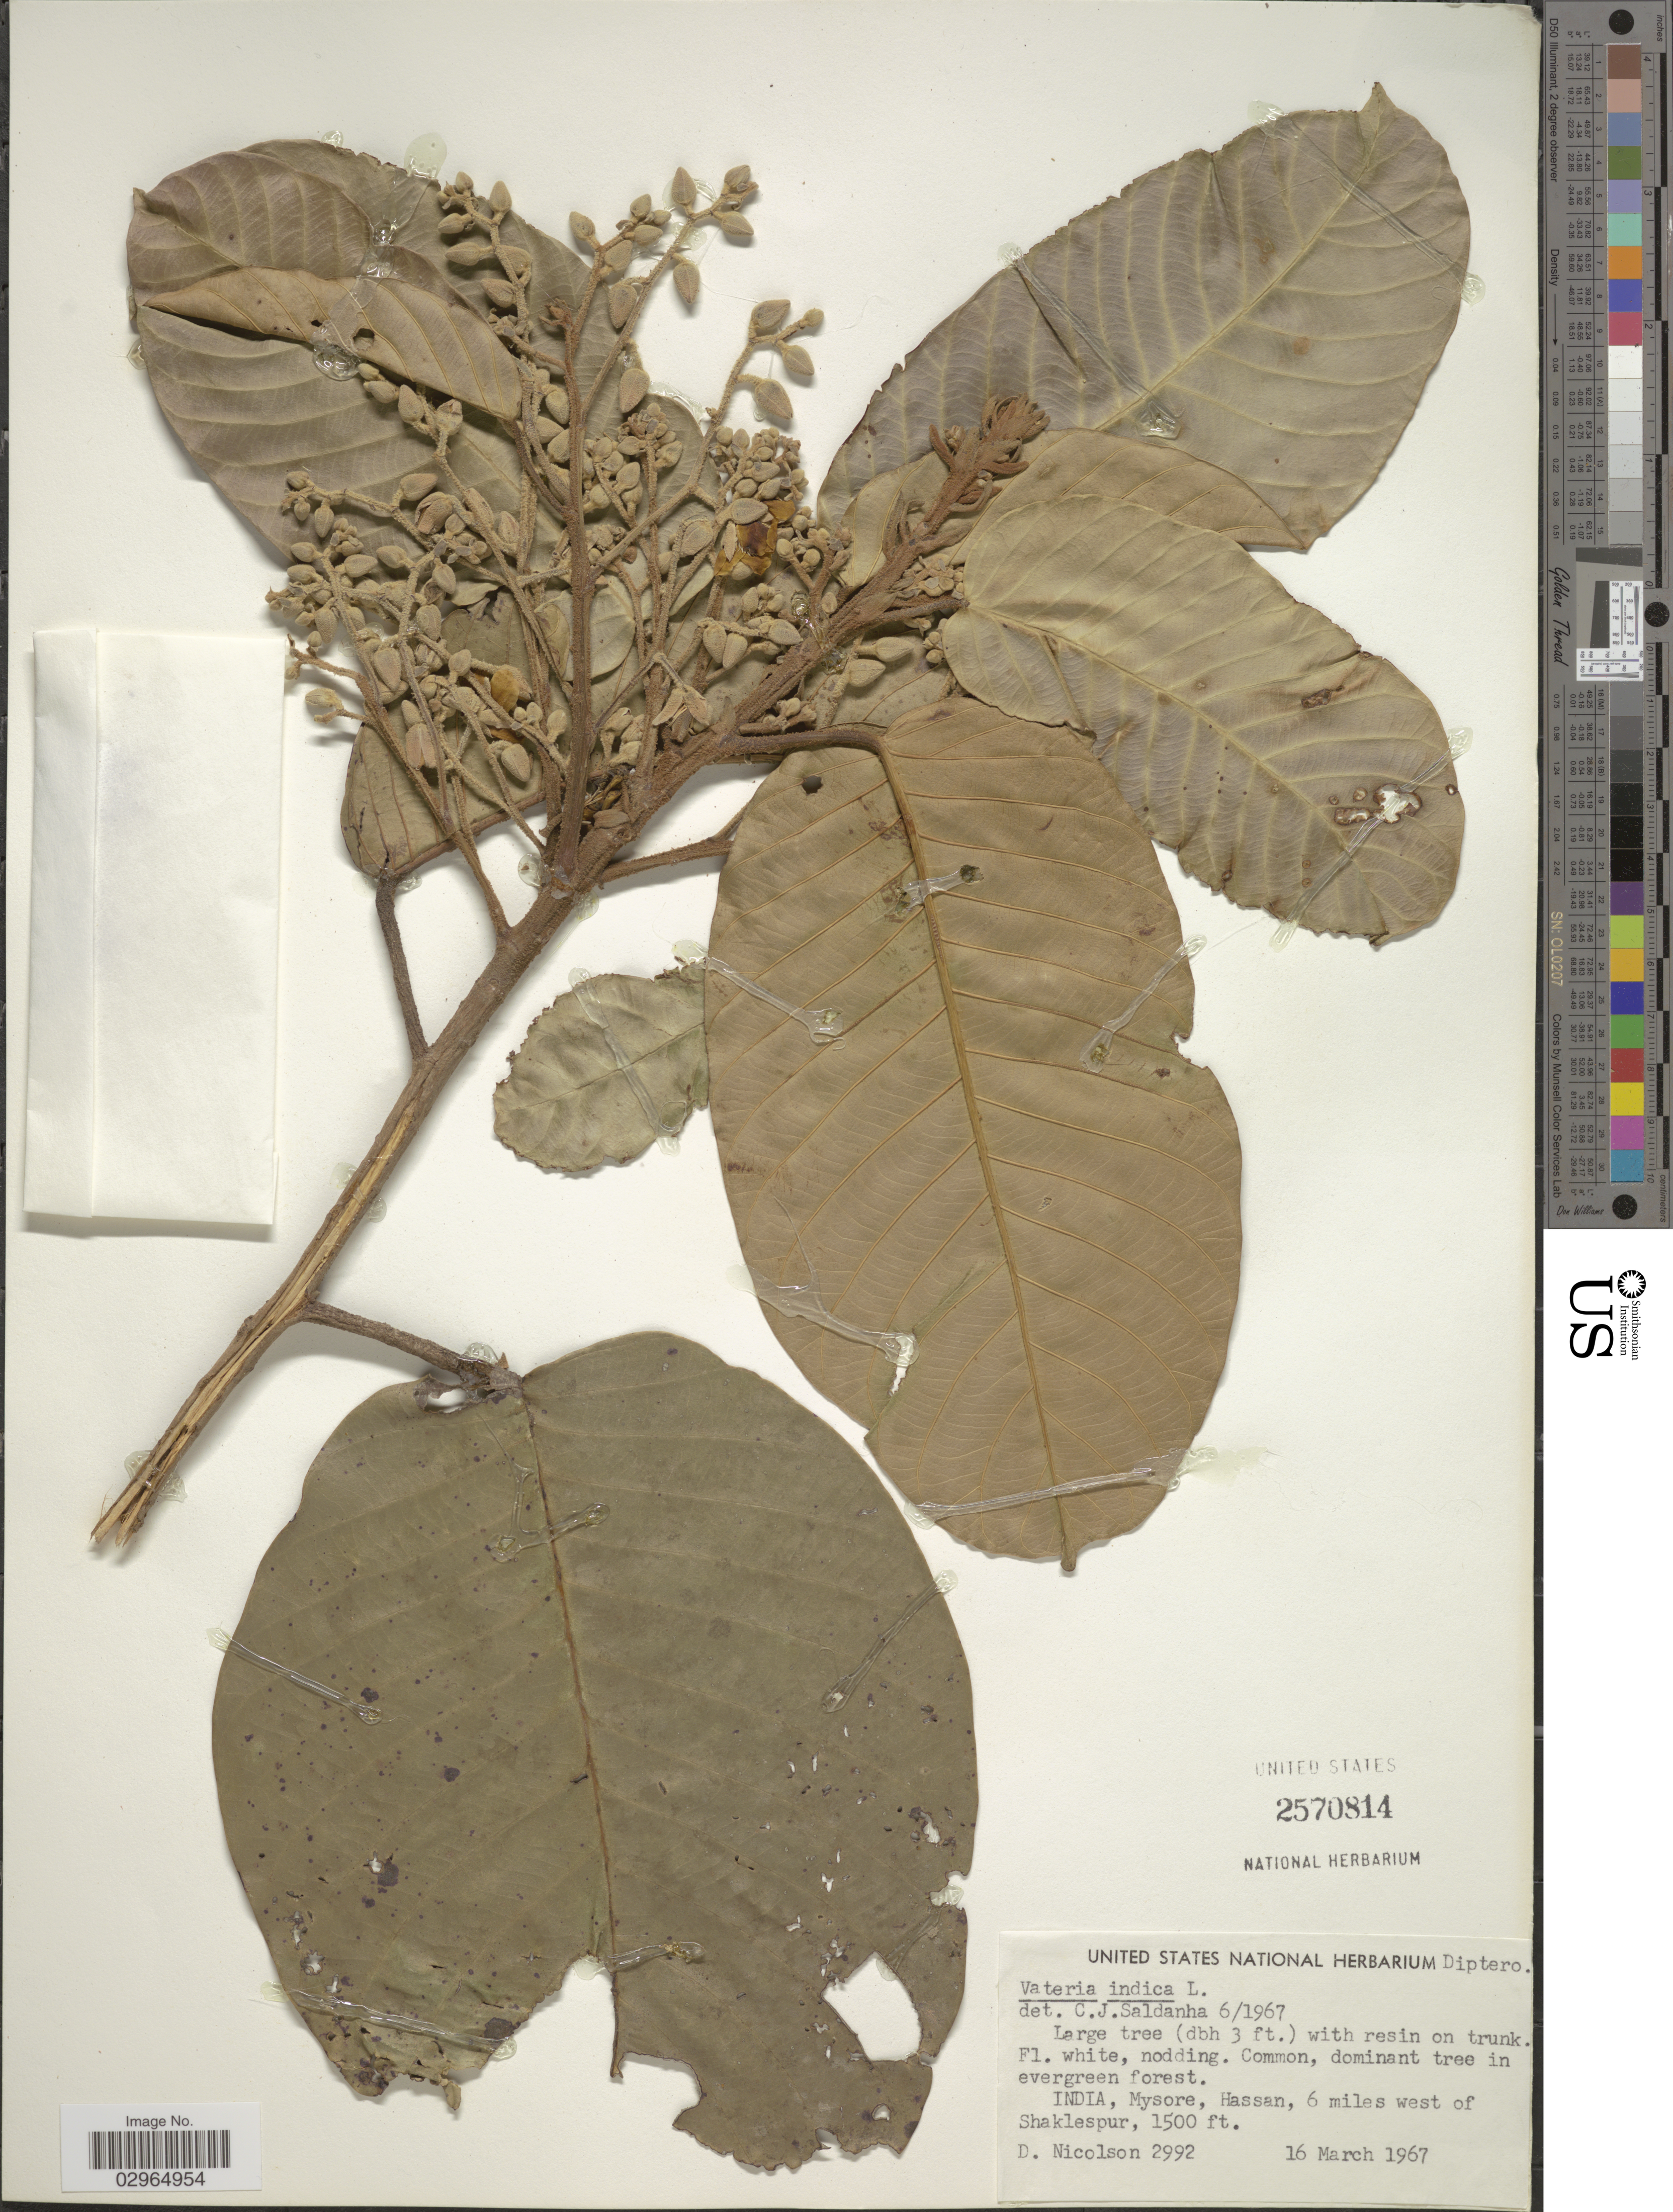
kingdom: Plantae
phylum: Tracheophyta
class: Magnoliopsida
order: Malvales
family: Dipterocarpaceae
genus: Vateria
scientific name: Vateria indica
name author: L.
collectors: D. H. Nicolson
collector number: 2992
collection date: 1967-03-16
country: India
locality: Mysore, Hassan, 6 miles west of Shaklespur.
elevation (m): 457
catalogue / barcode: US 2570814